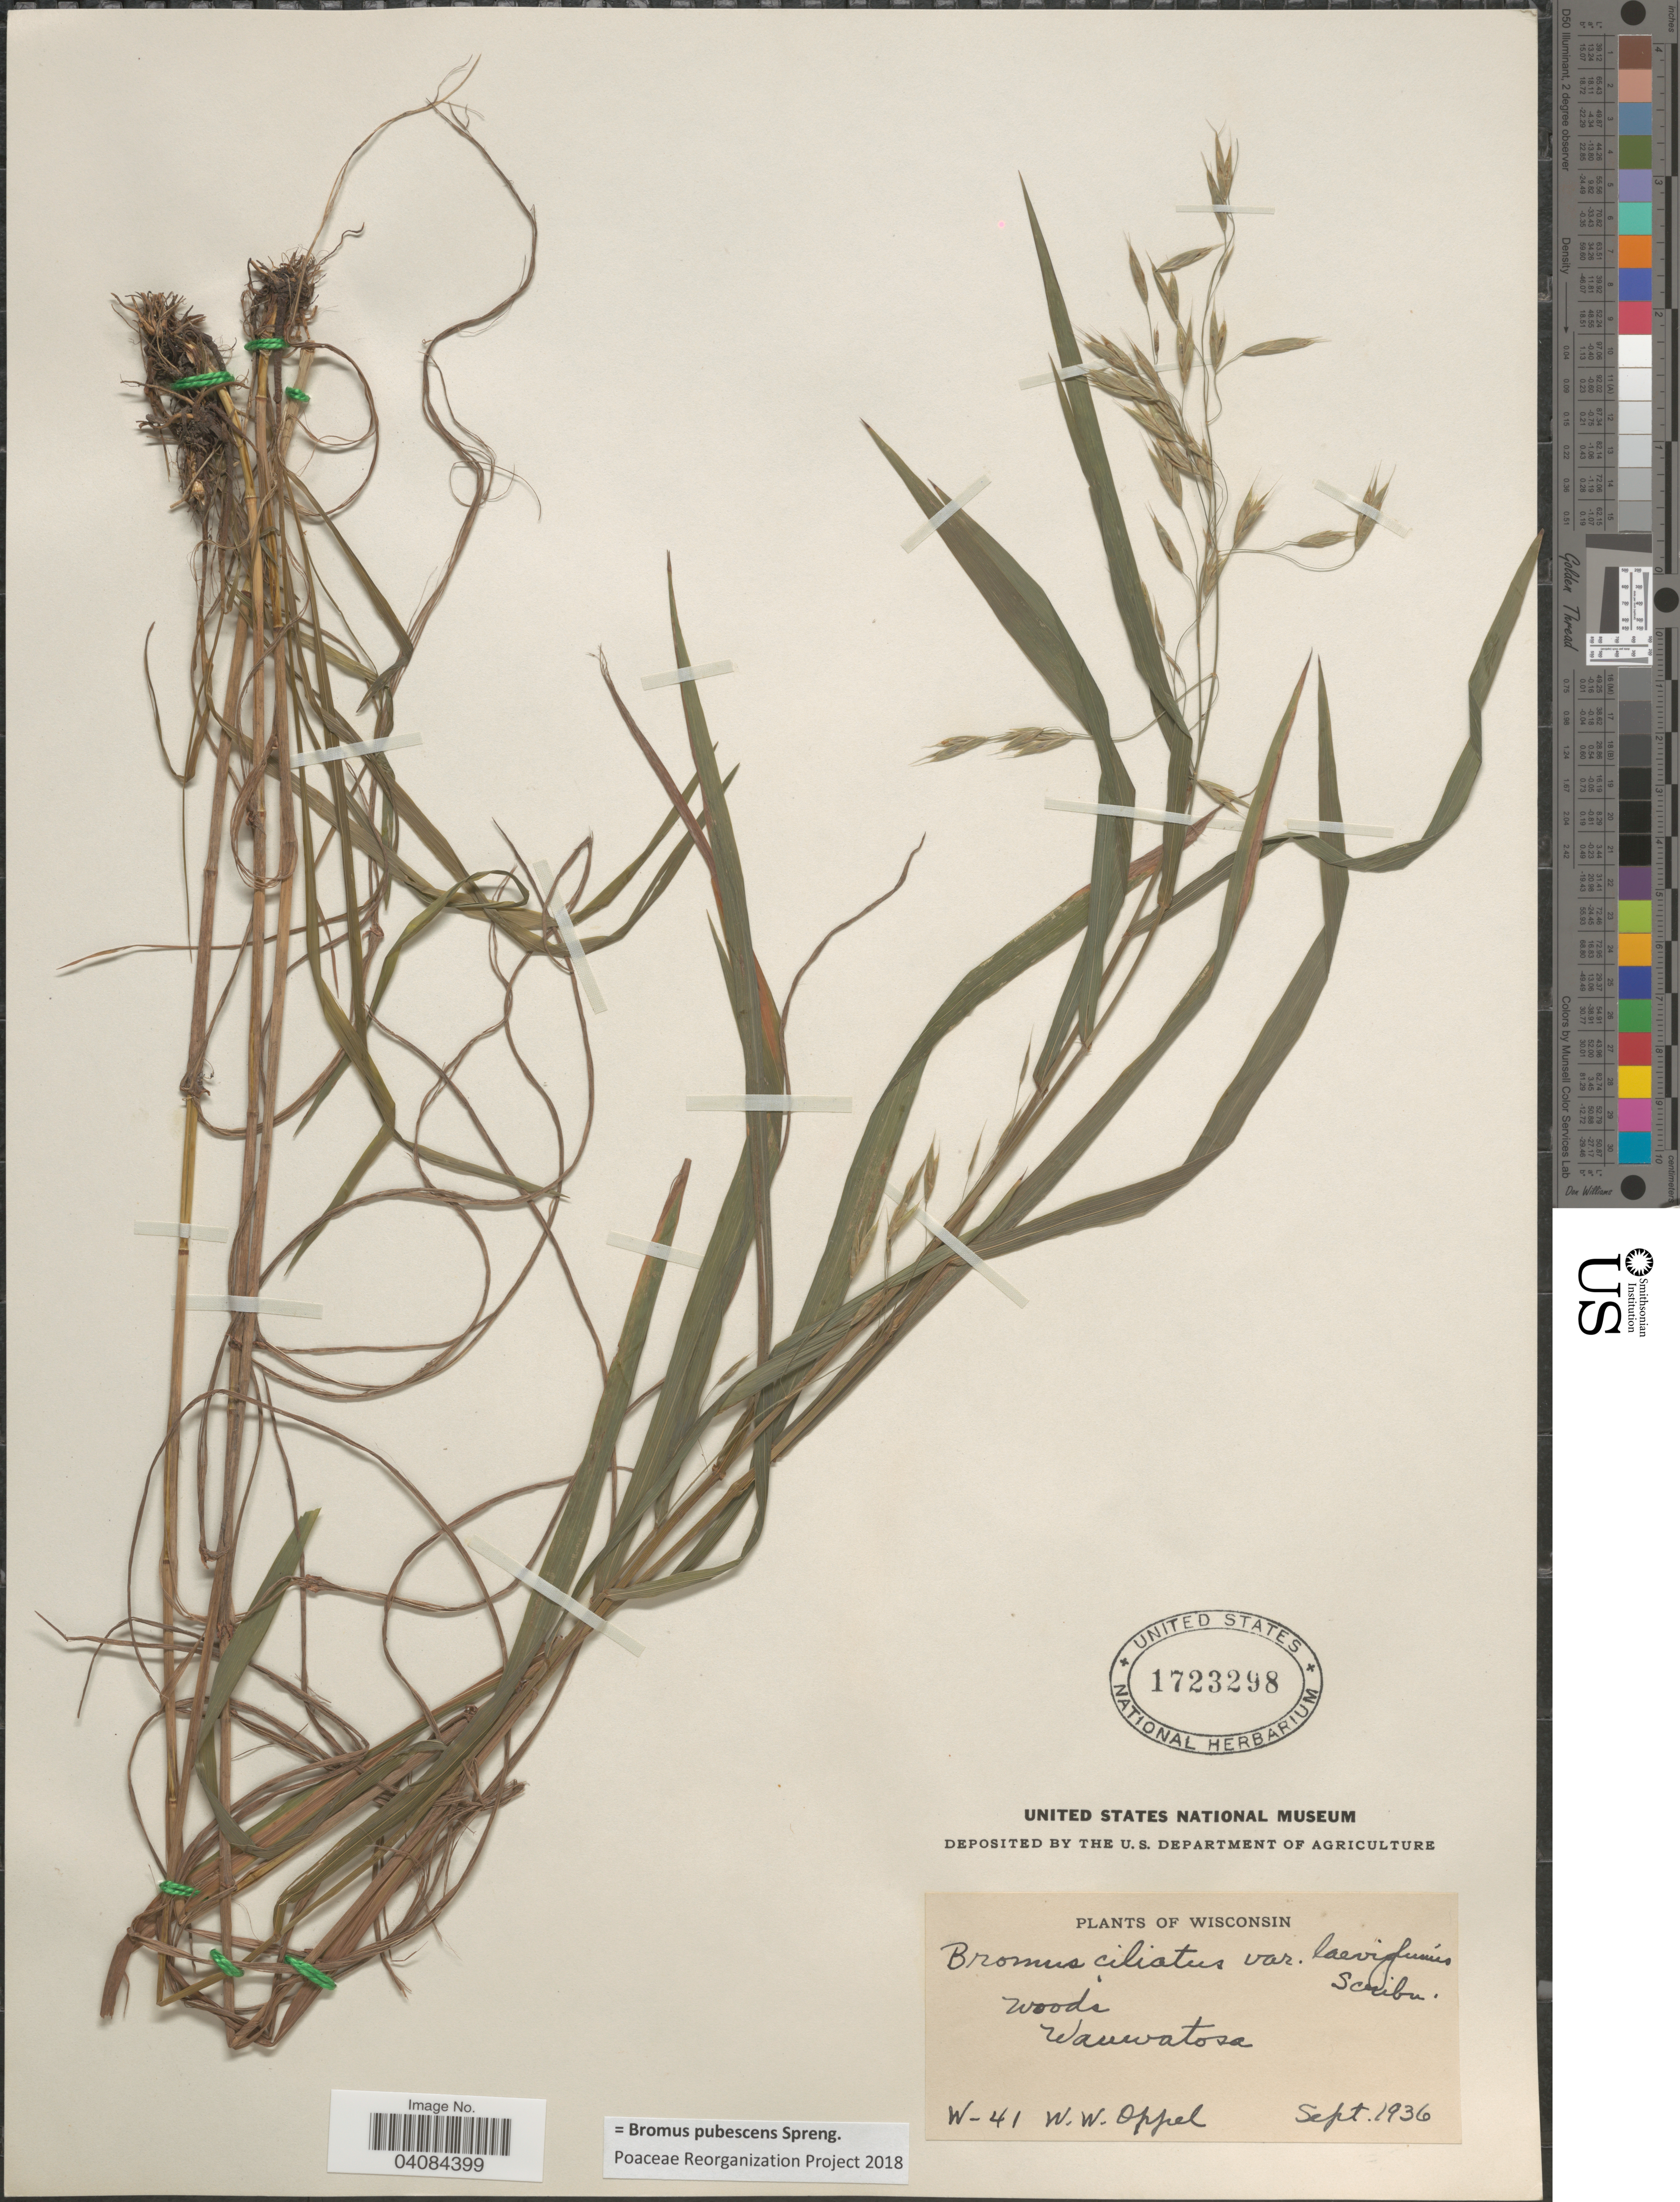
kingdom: Plantae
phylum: Tracheophyta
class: Liliopsida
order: Poales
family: Poaceae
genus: Bromus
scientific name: Bromus pubescens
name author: Muhl. ex Willd.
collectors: W. Oppel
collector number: W-41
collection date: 1936-09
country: United States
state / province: Wisconsin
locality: Wauwatosa.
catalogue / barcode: US 1723298